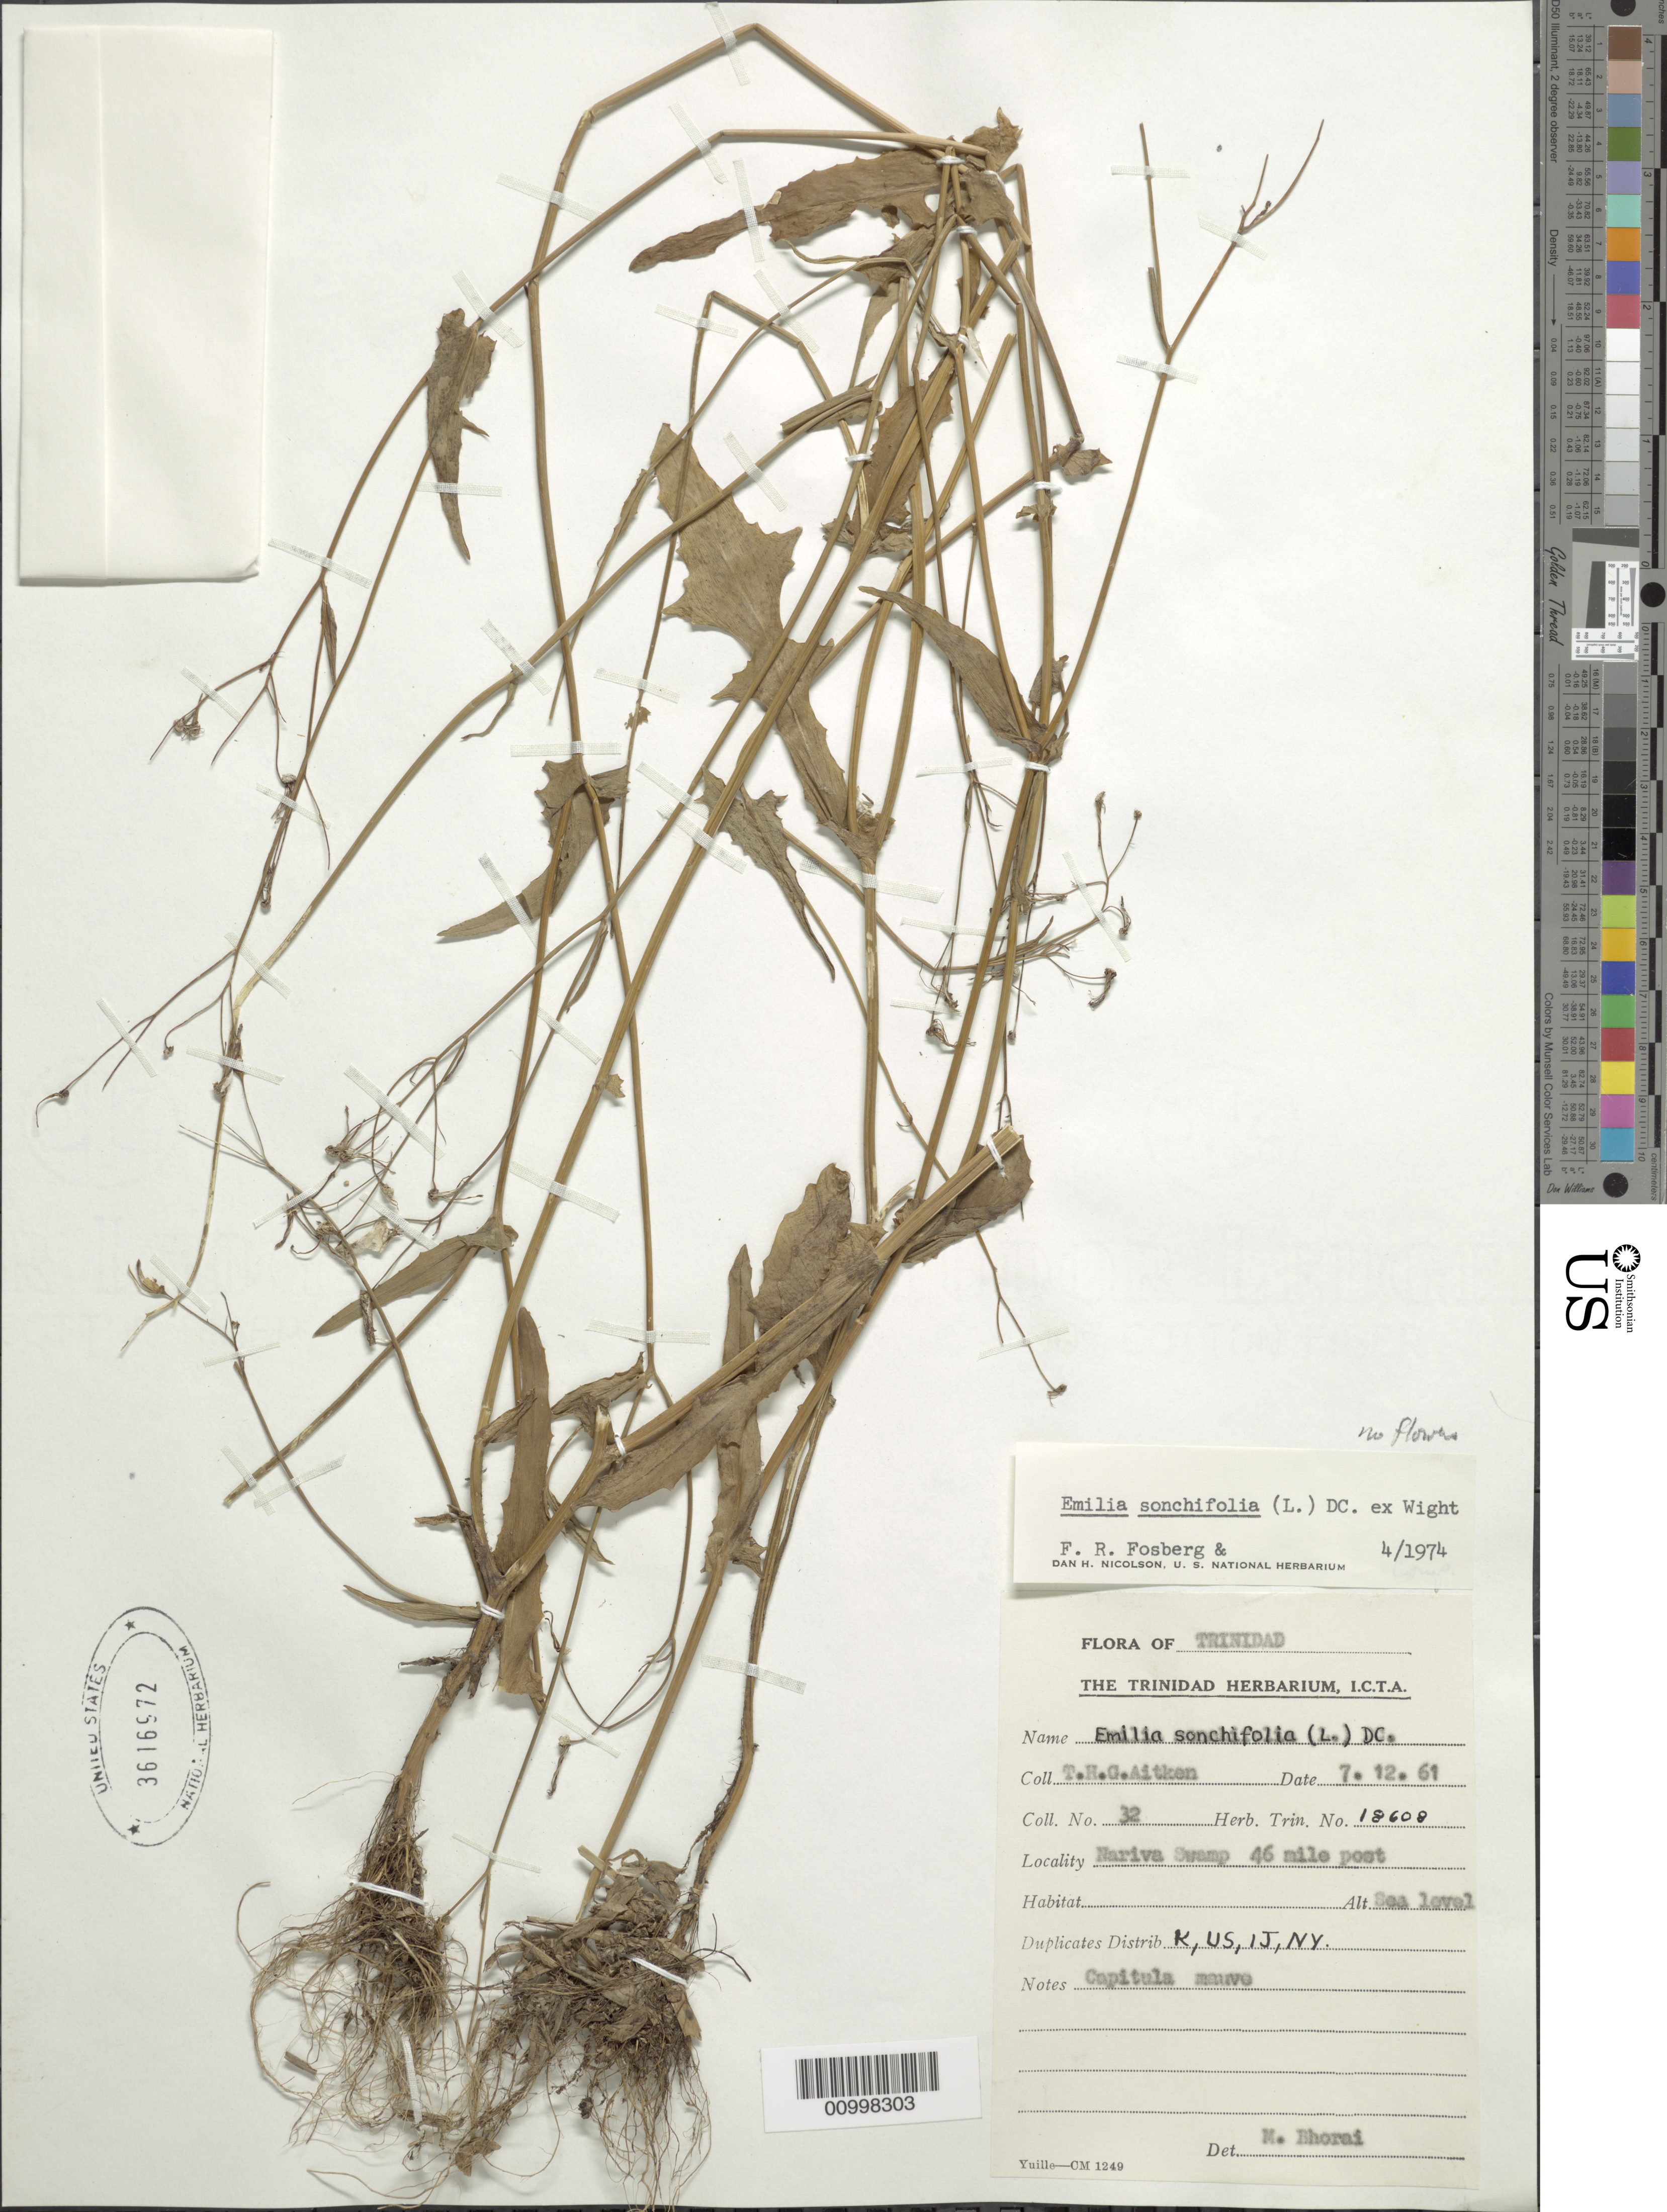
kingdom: Plantae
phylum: Tracheophyta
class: Magnoliopsida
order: Asterales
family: Asteraceae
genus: Emilia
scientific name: Emilia sonchifolia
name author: (L.) DC.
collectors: T. Aitken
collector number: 32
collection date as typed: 07 Dec 1961 or 12 Jul 1961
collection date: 1961-07-12 or 1961-12-07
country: Trinidad and Tobago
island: Trinidad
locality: Nariva Swamp, 46 mile post.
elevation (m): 0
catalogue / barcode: US 3616972